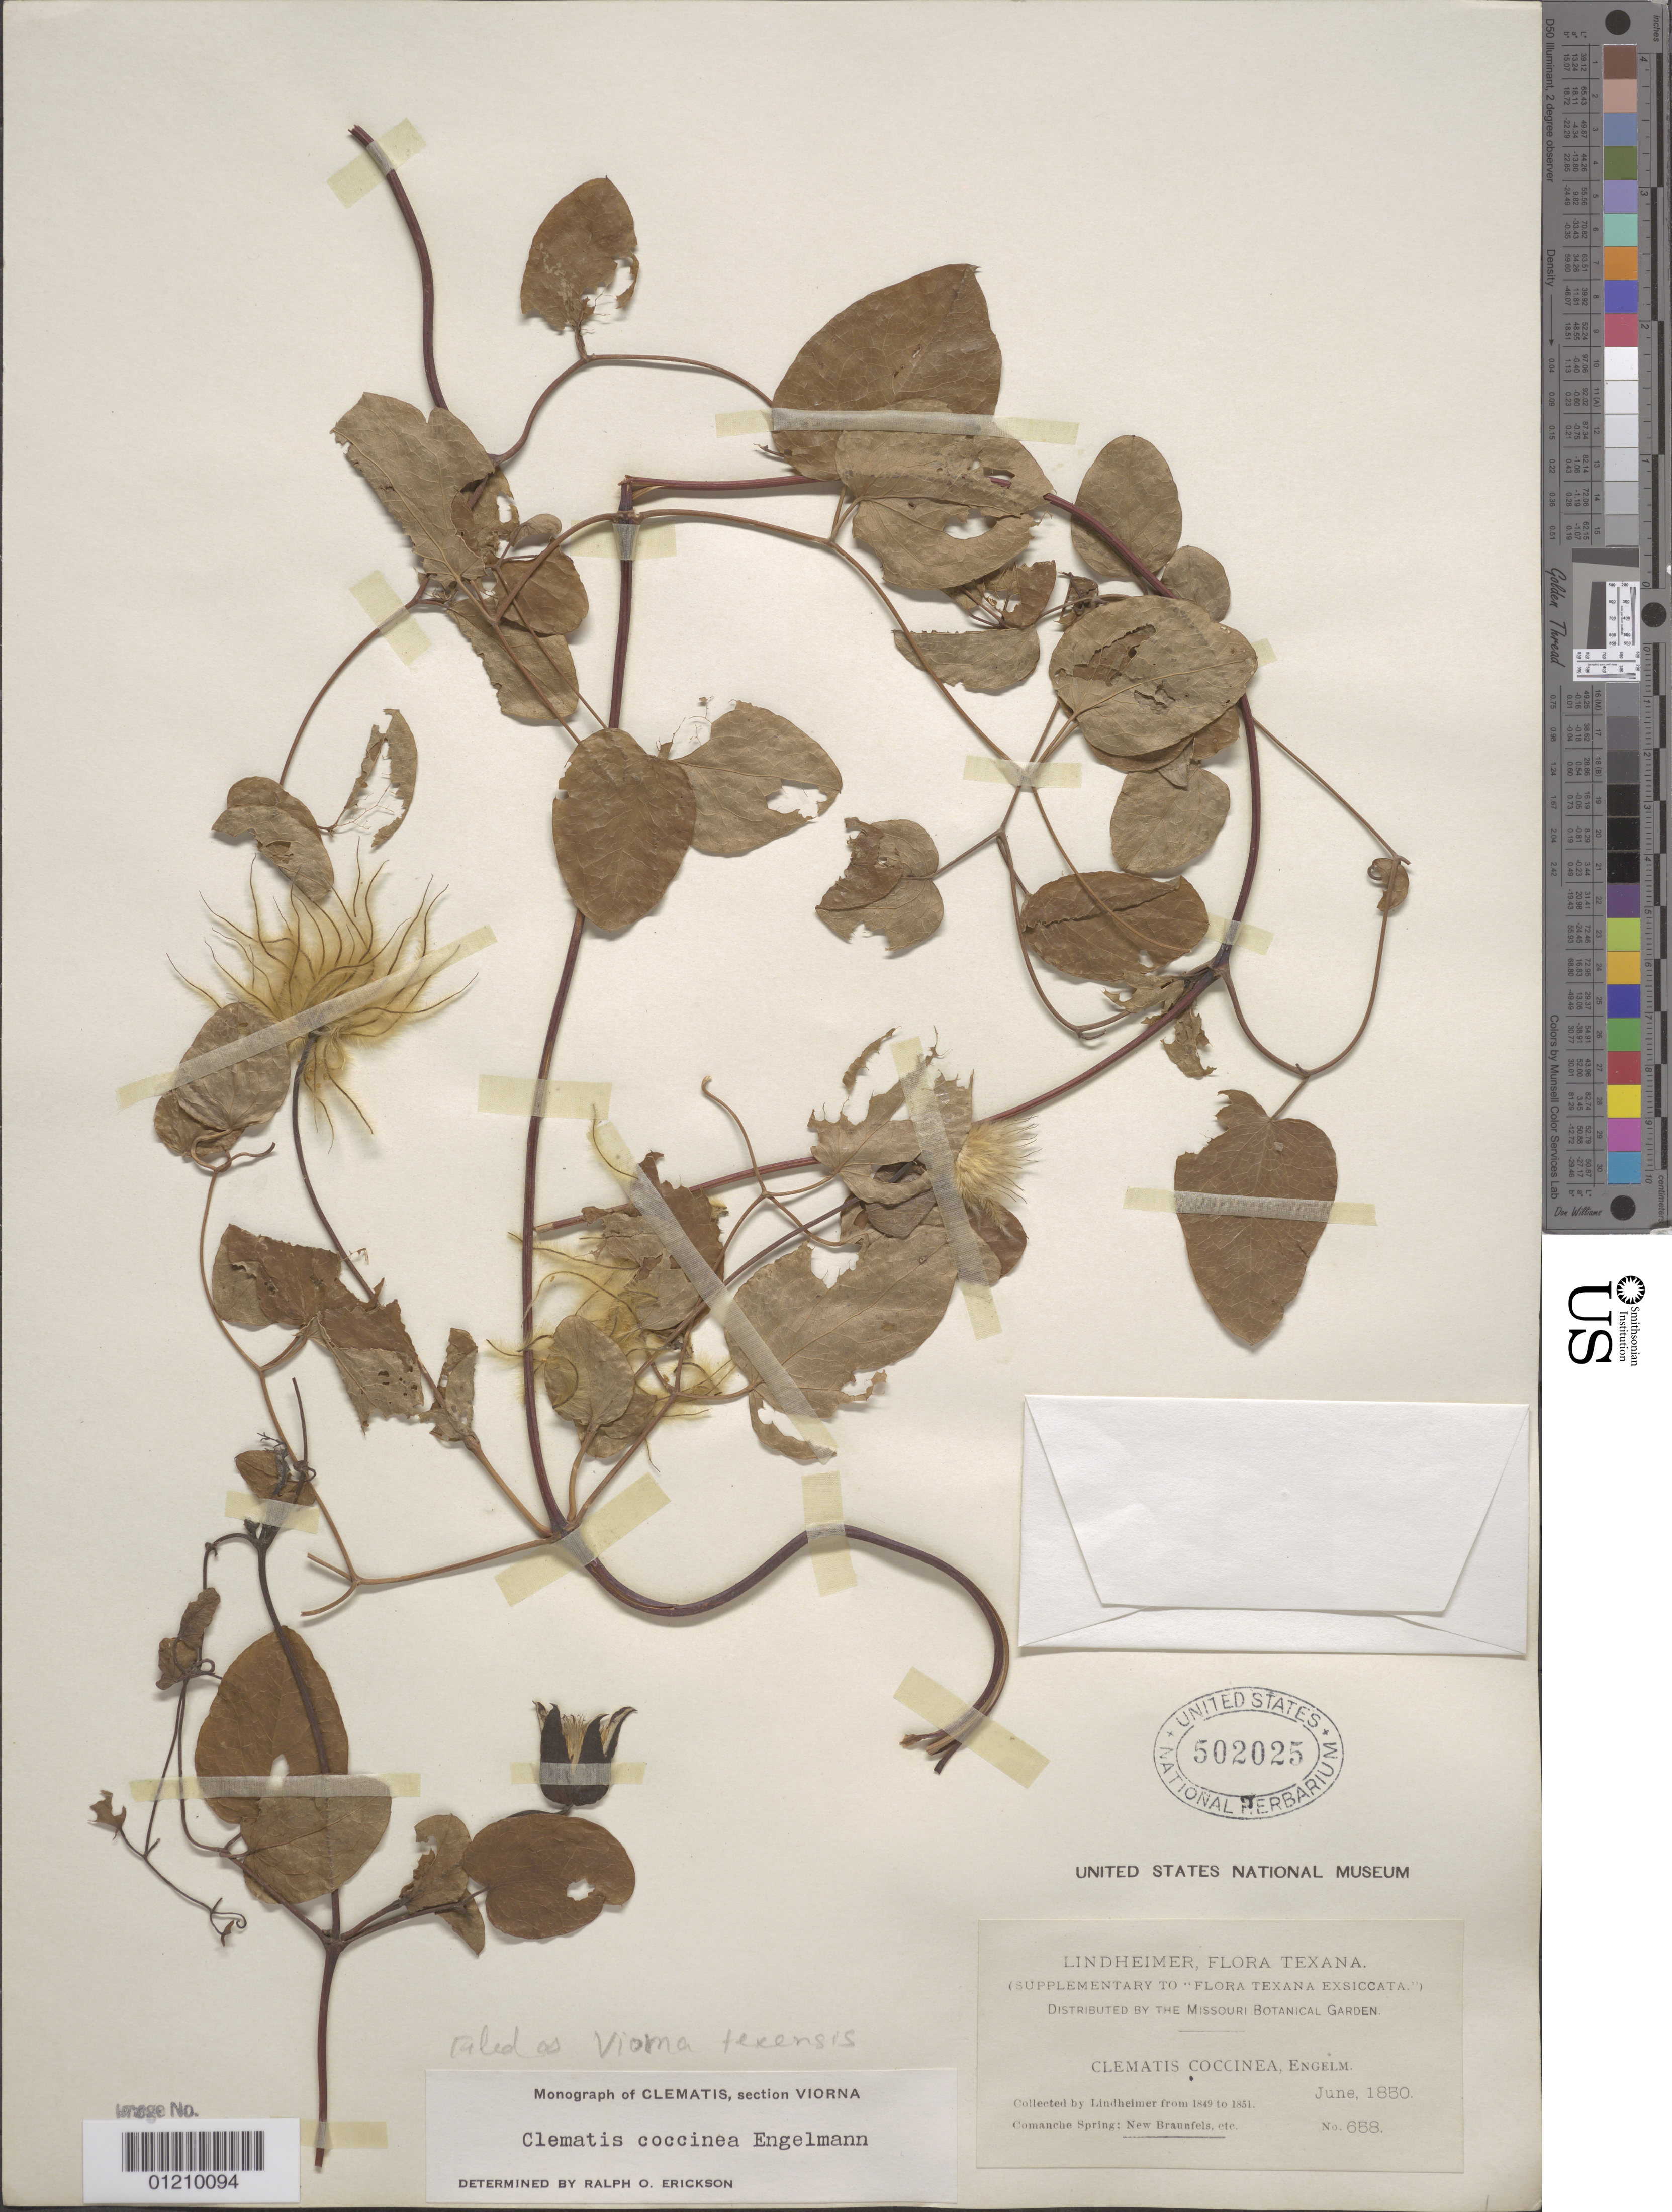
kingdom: Plantae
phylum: Tracheophyta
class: Magnoliopsida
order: Ranunculales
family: Ranunculaceae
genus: Clematis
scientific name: Clematis texensis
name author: Buckley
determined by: Strong, M. T., (US), Smithsonian Institution - National Museum of Natural History (UNITED STATES)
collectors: F. Lindheimer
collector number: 658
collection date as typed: Jun 1850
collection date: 1850-06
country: United States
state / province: Texas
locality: Comanche Springs etc.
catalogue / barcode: US 502025